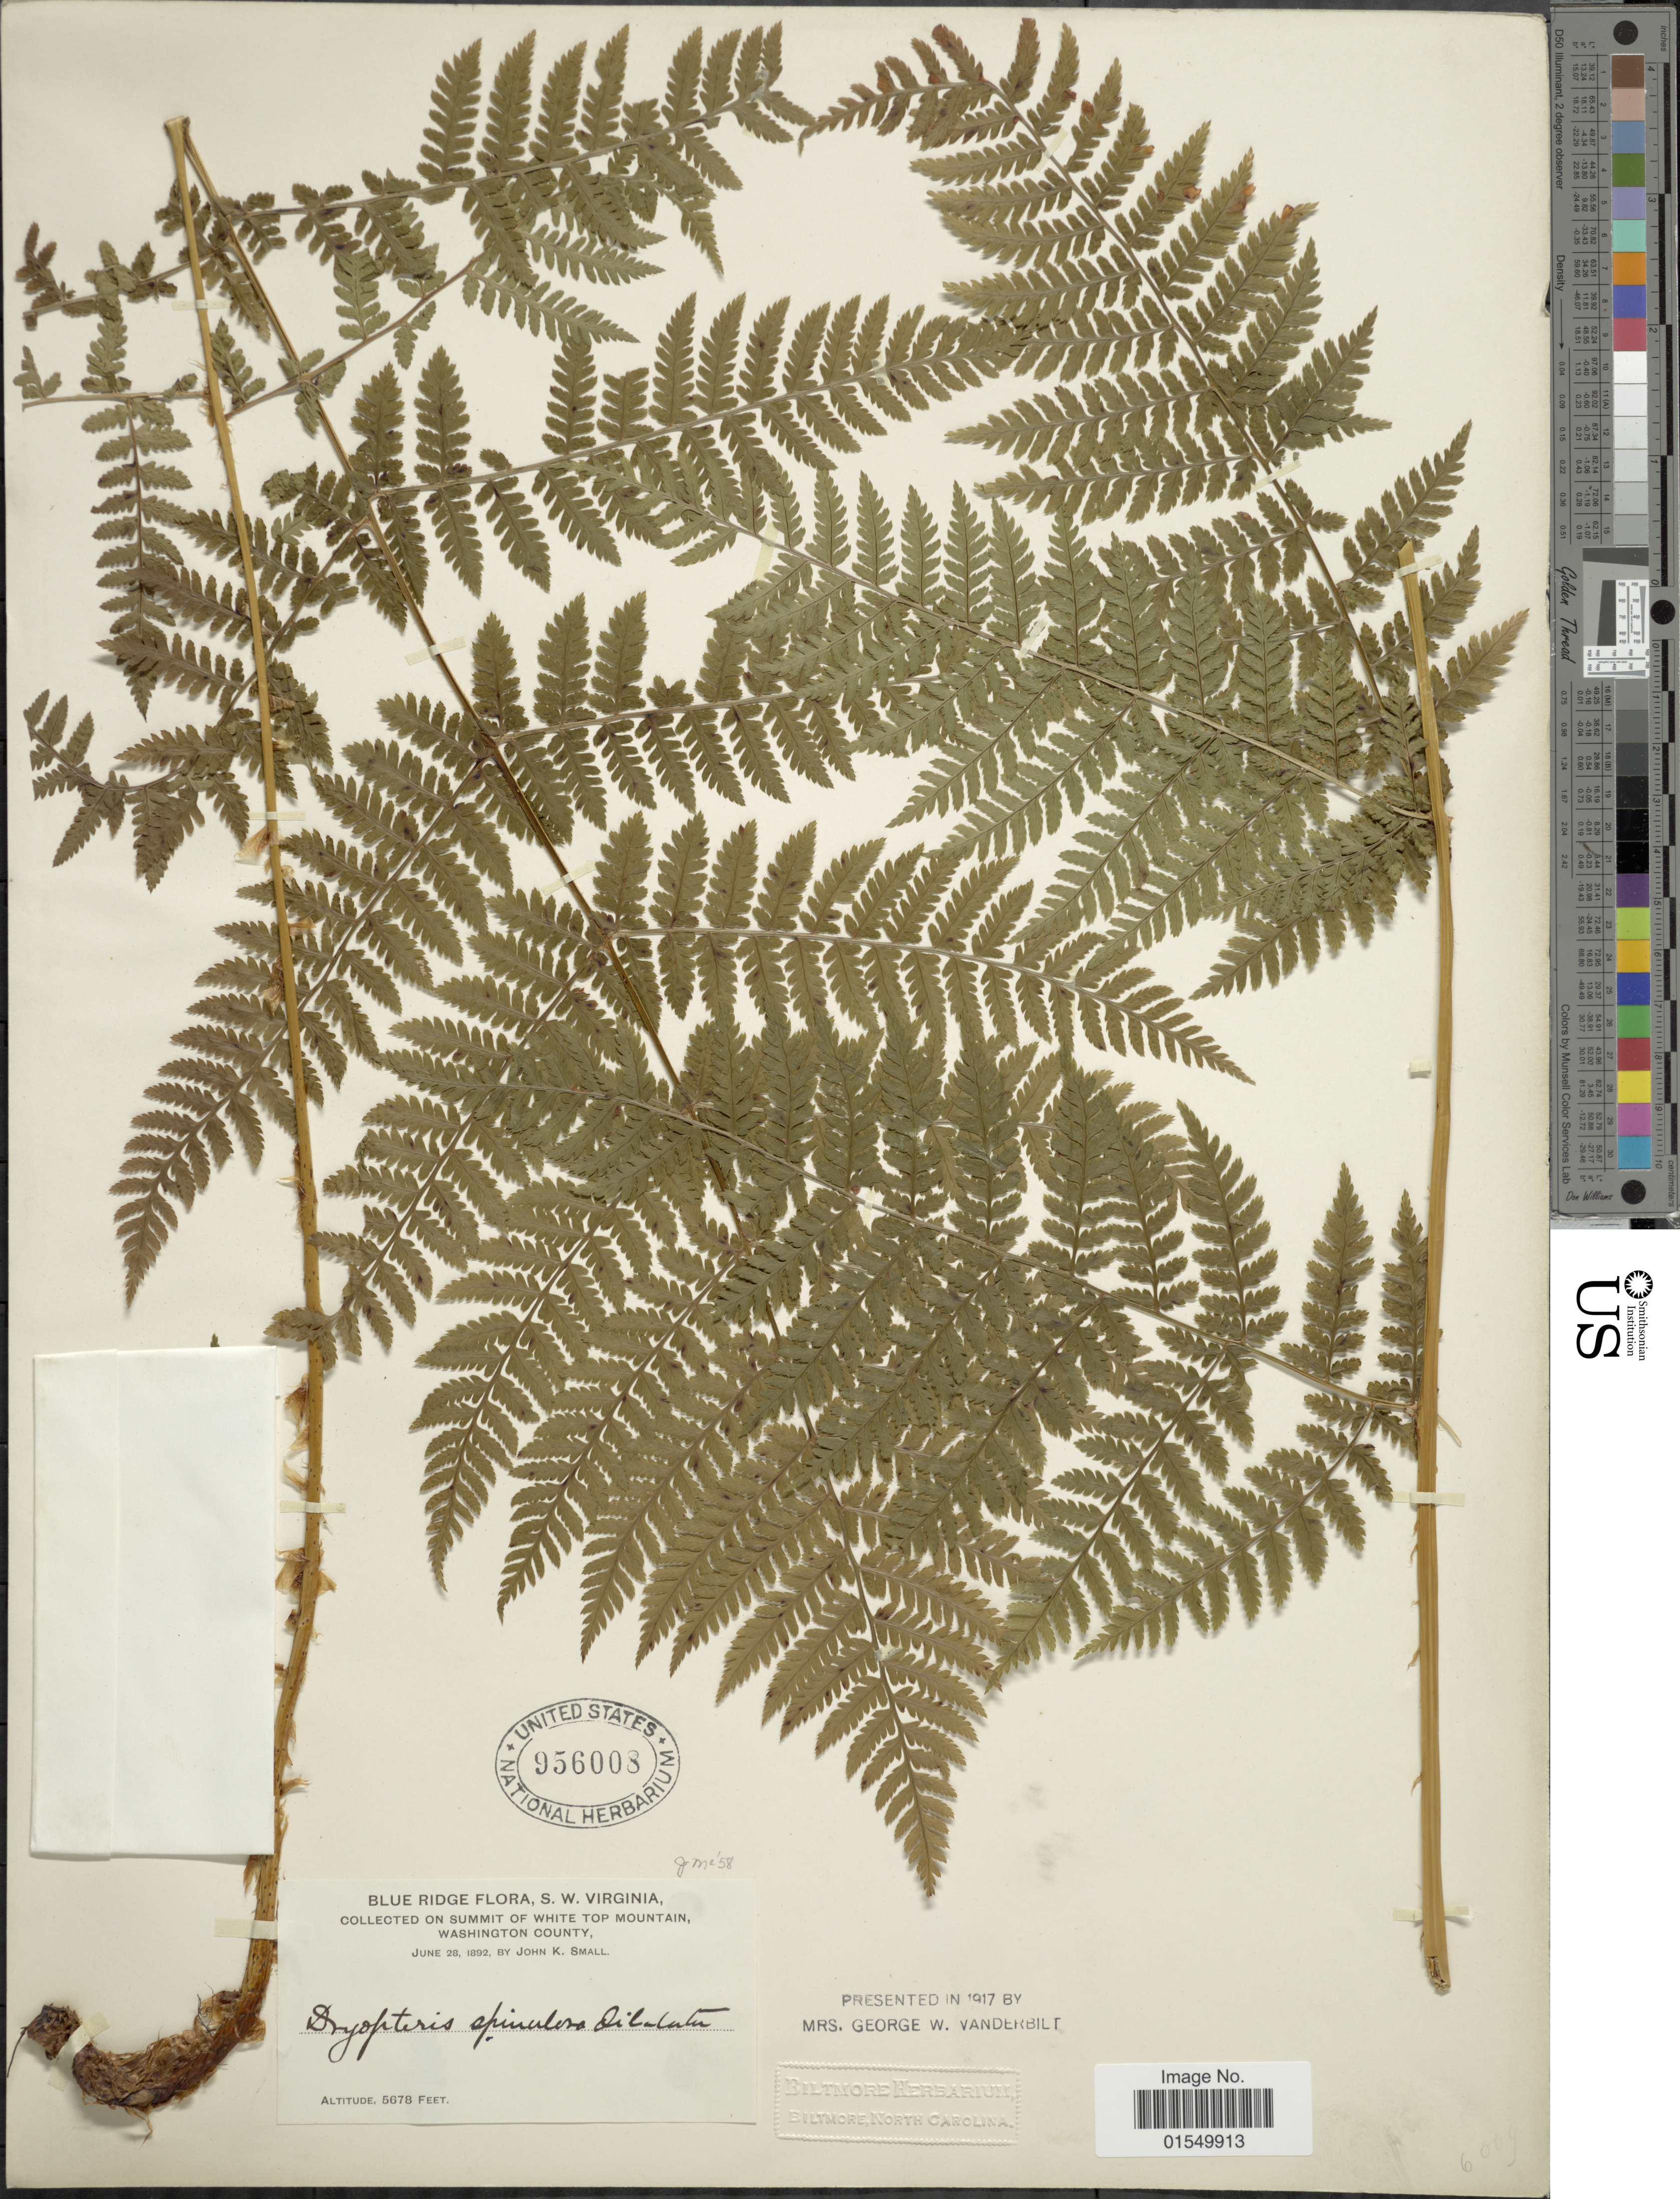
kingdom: Plantae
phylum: Tracheophyta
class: Polypodiopsida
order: Polypodiales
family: Dryopteridaceae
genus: Dryopteris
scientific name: Dryopteris campyloptera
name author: Clarkson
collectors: J. K. Small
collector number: JMC58*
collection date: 1892-06-28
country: United States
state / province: Virginia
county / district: Washington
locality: Blue Ridge, S. W. Virginia, summit of White Top Mountain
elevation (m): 1731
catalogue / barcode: US 956008